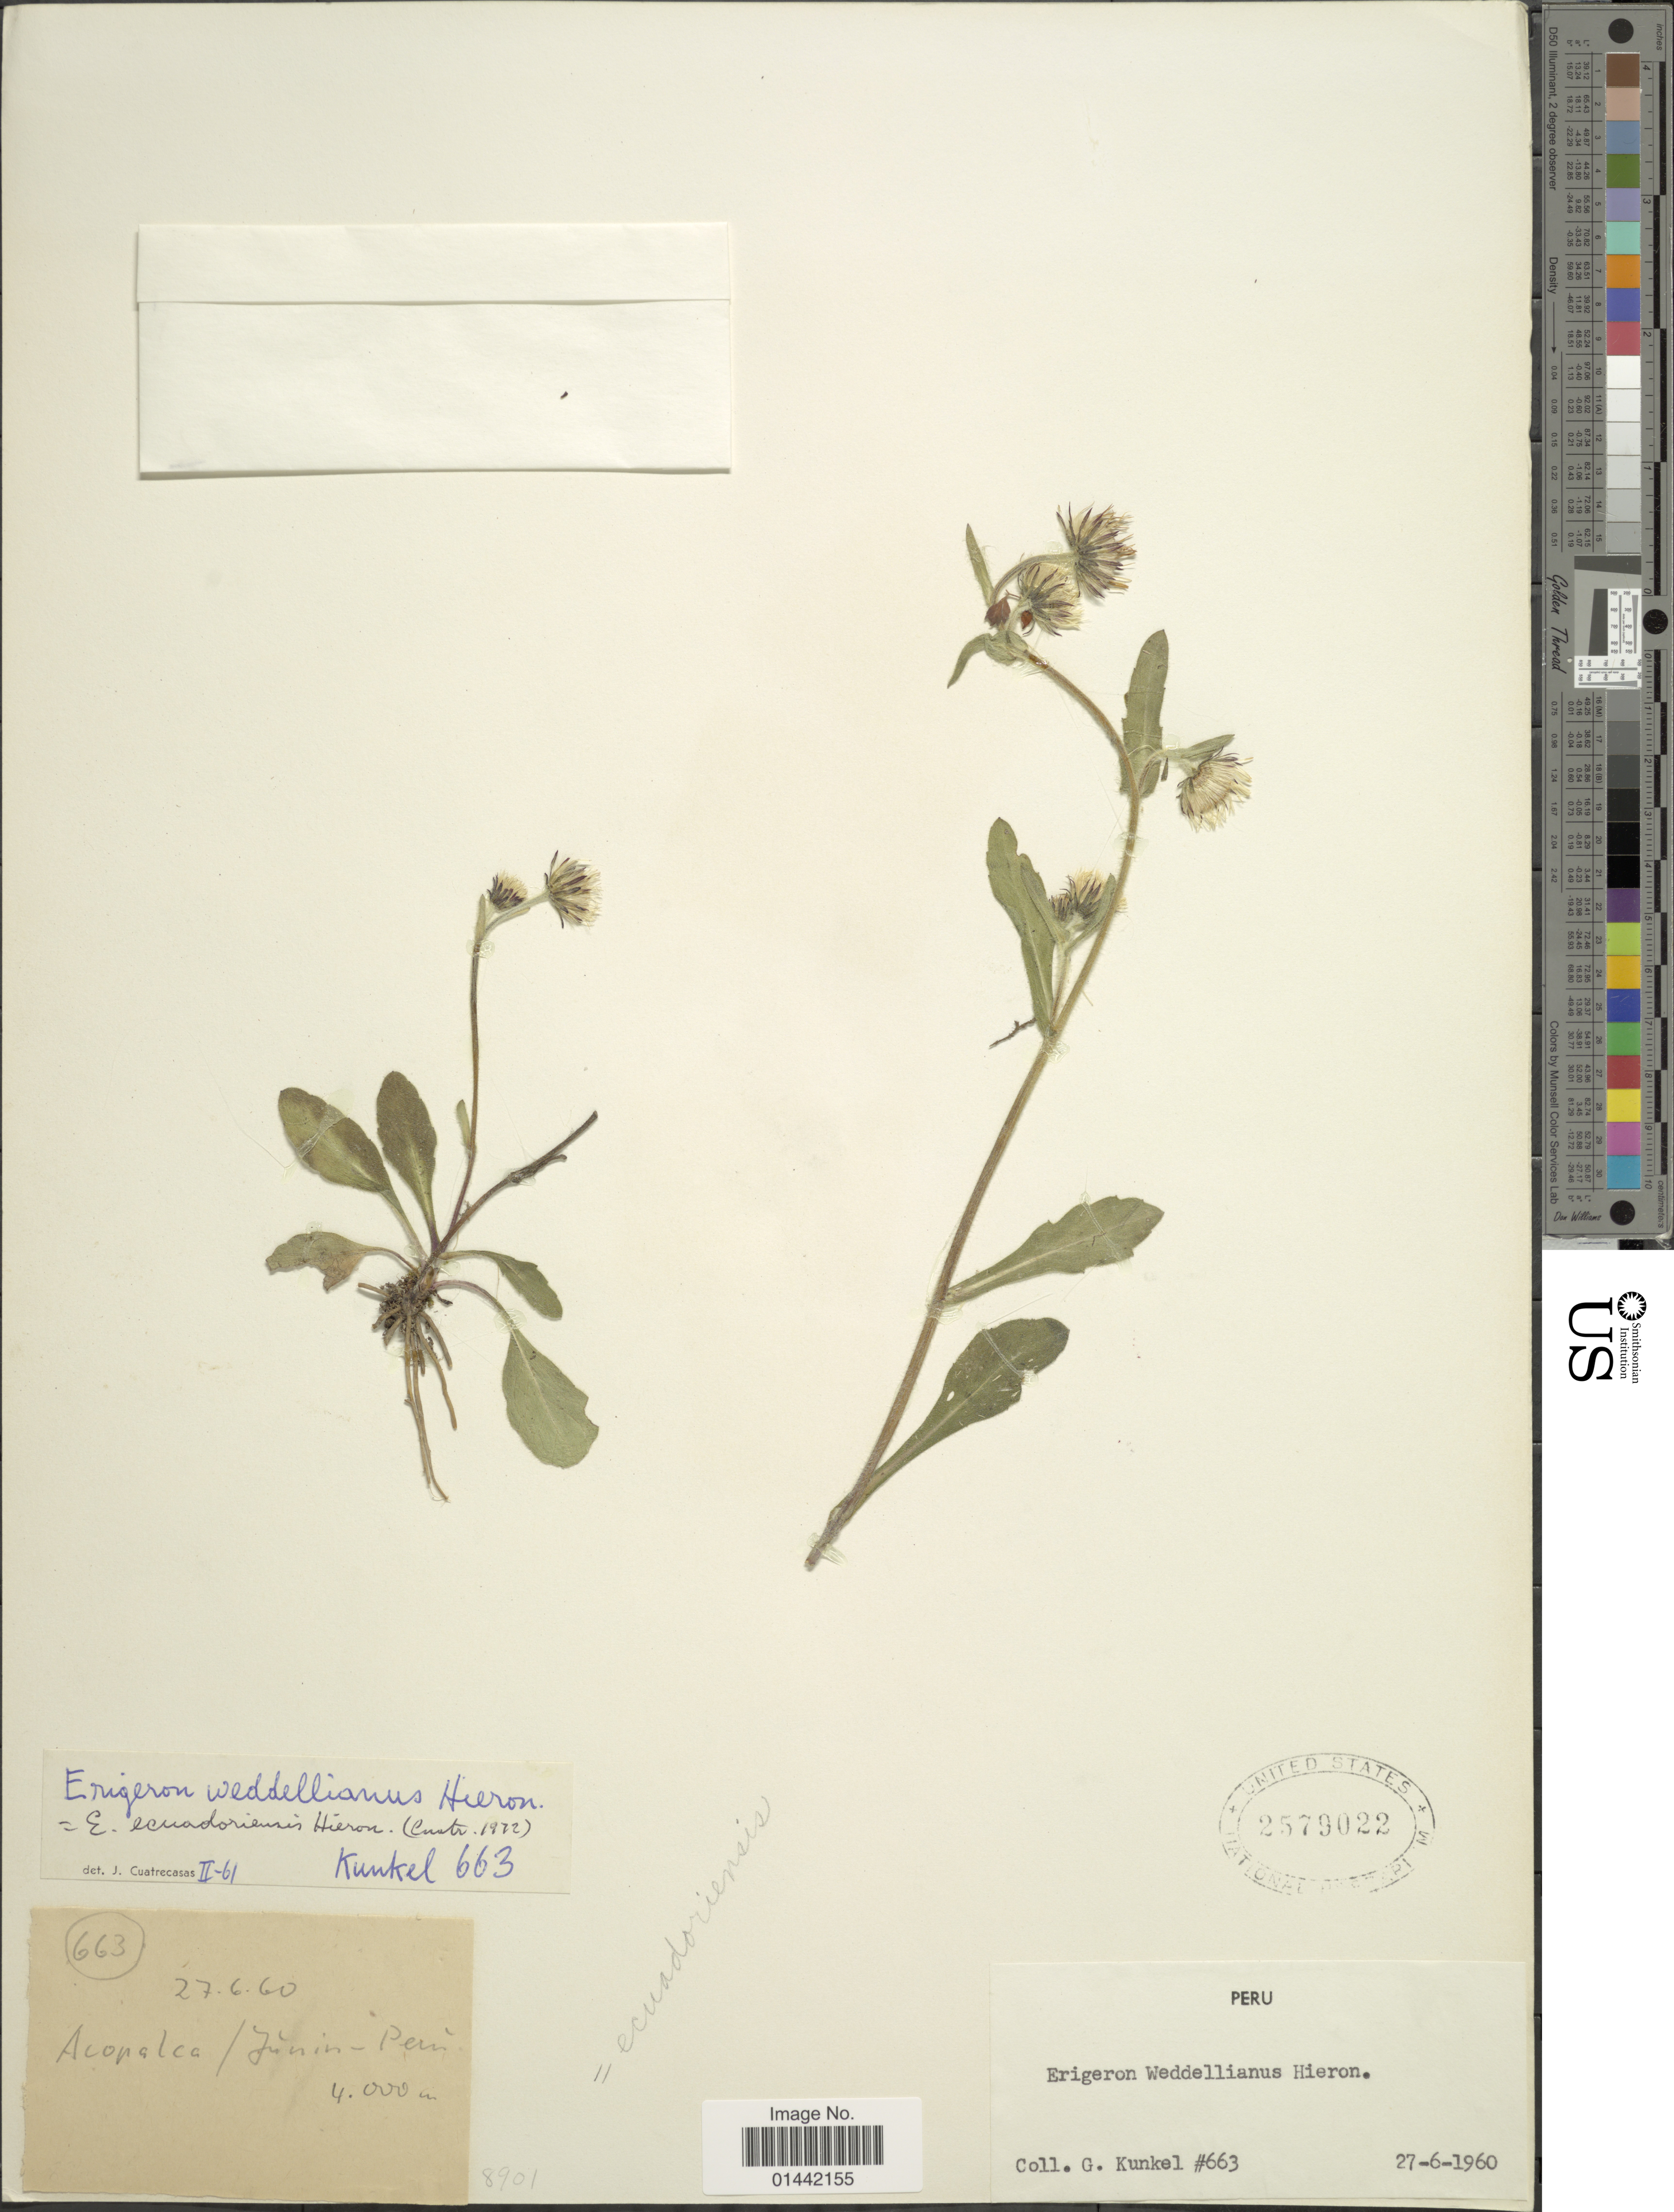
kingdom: Plantae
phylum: Tracheophyta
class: Magnoliopsida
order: Asterales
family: Asteraceae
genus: Erigeron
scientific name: Erigeron equadoriensis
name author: Hieron.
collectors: G. Kunkel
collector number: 663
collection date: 1960-06-27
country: Peru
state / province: Junín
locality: Acopolca/Júnin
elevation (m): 4000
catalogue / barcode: US 2579022